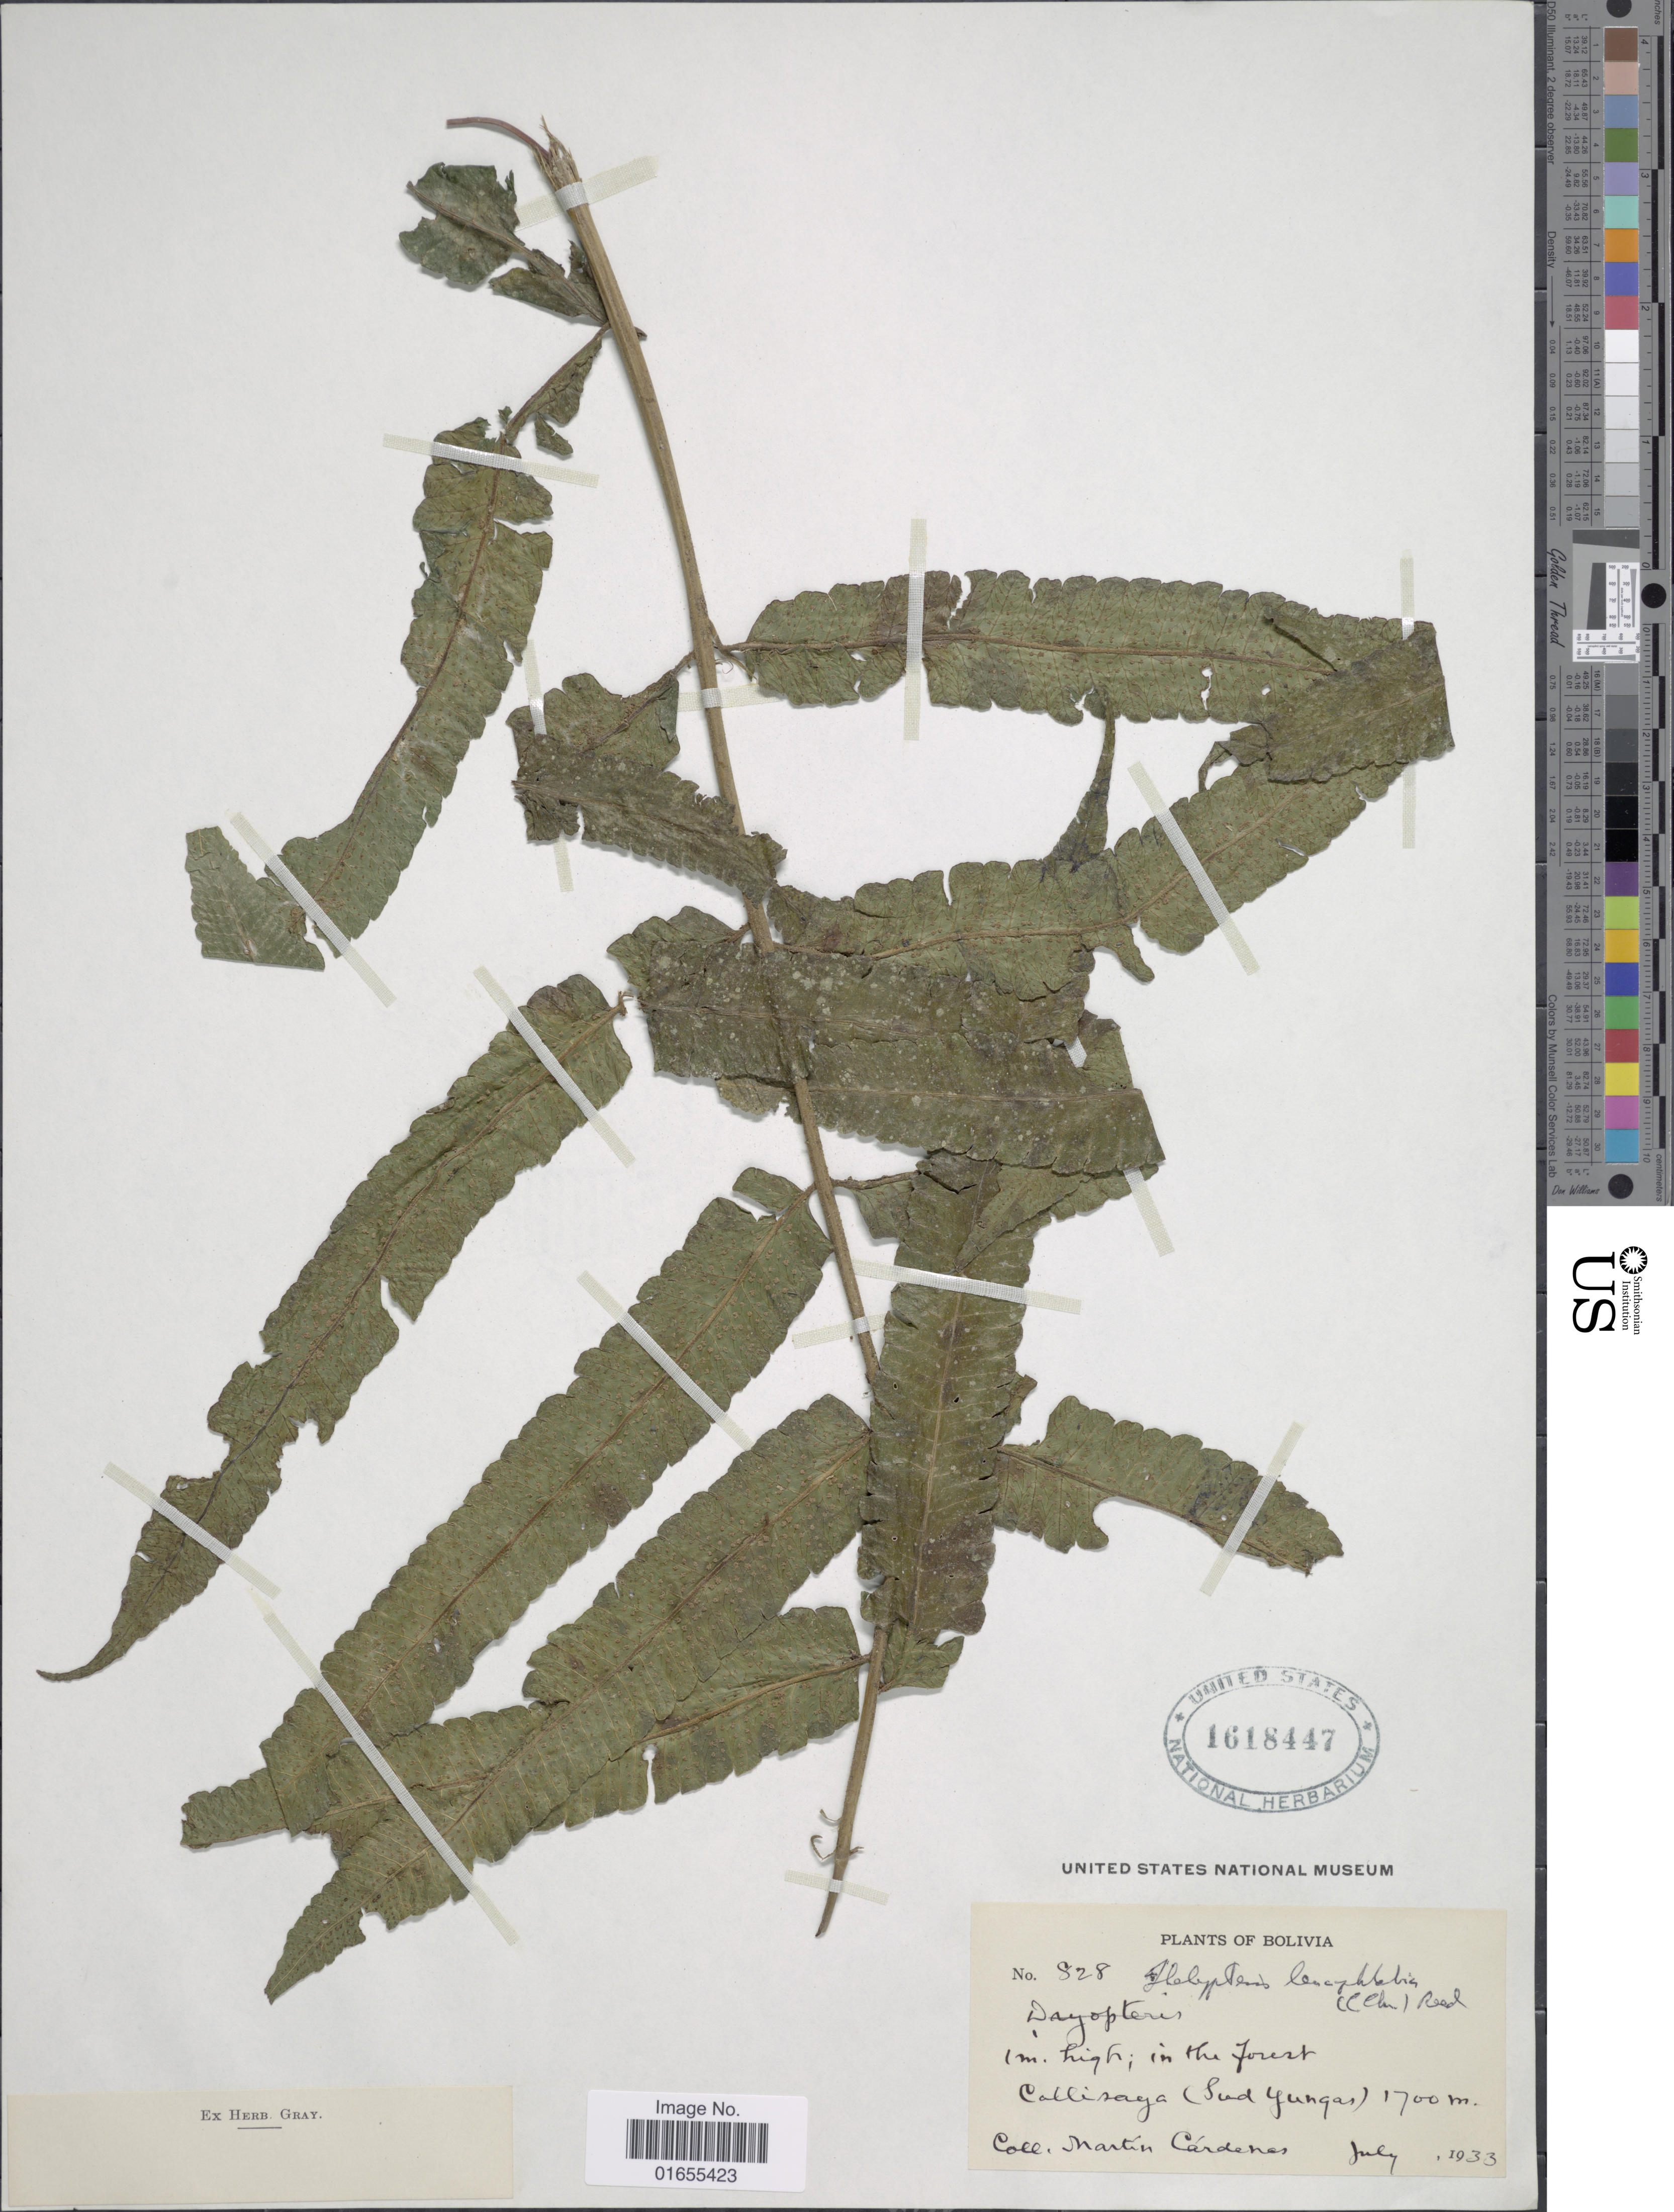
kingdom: Plantae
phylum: Tracheophyta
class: Polypodiopsida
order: Polypodiales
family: Thelypteridaceae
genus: Goniopteris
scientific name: Goniopteris leucophlebia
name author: (C. Chr.) Ching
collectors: M. Cárdenas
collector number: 828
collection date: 1933-07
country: Bolivia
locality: Collizaya (Sud Yungas)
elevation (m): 1700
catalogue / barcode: US 1618447